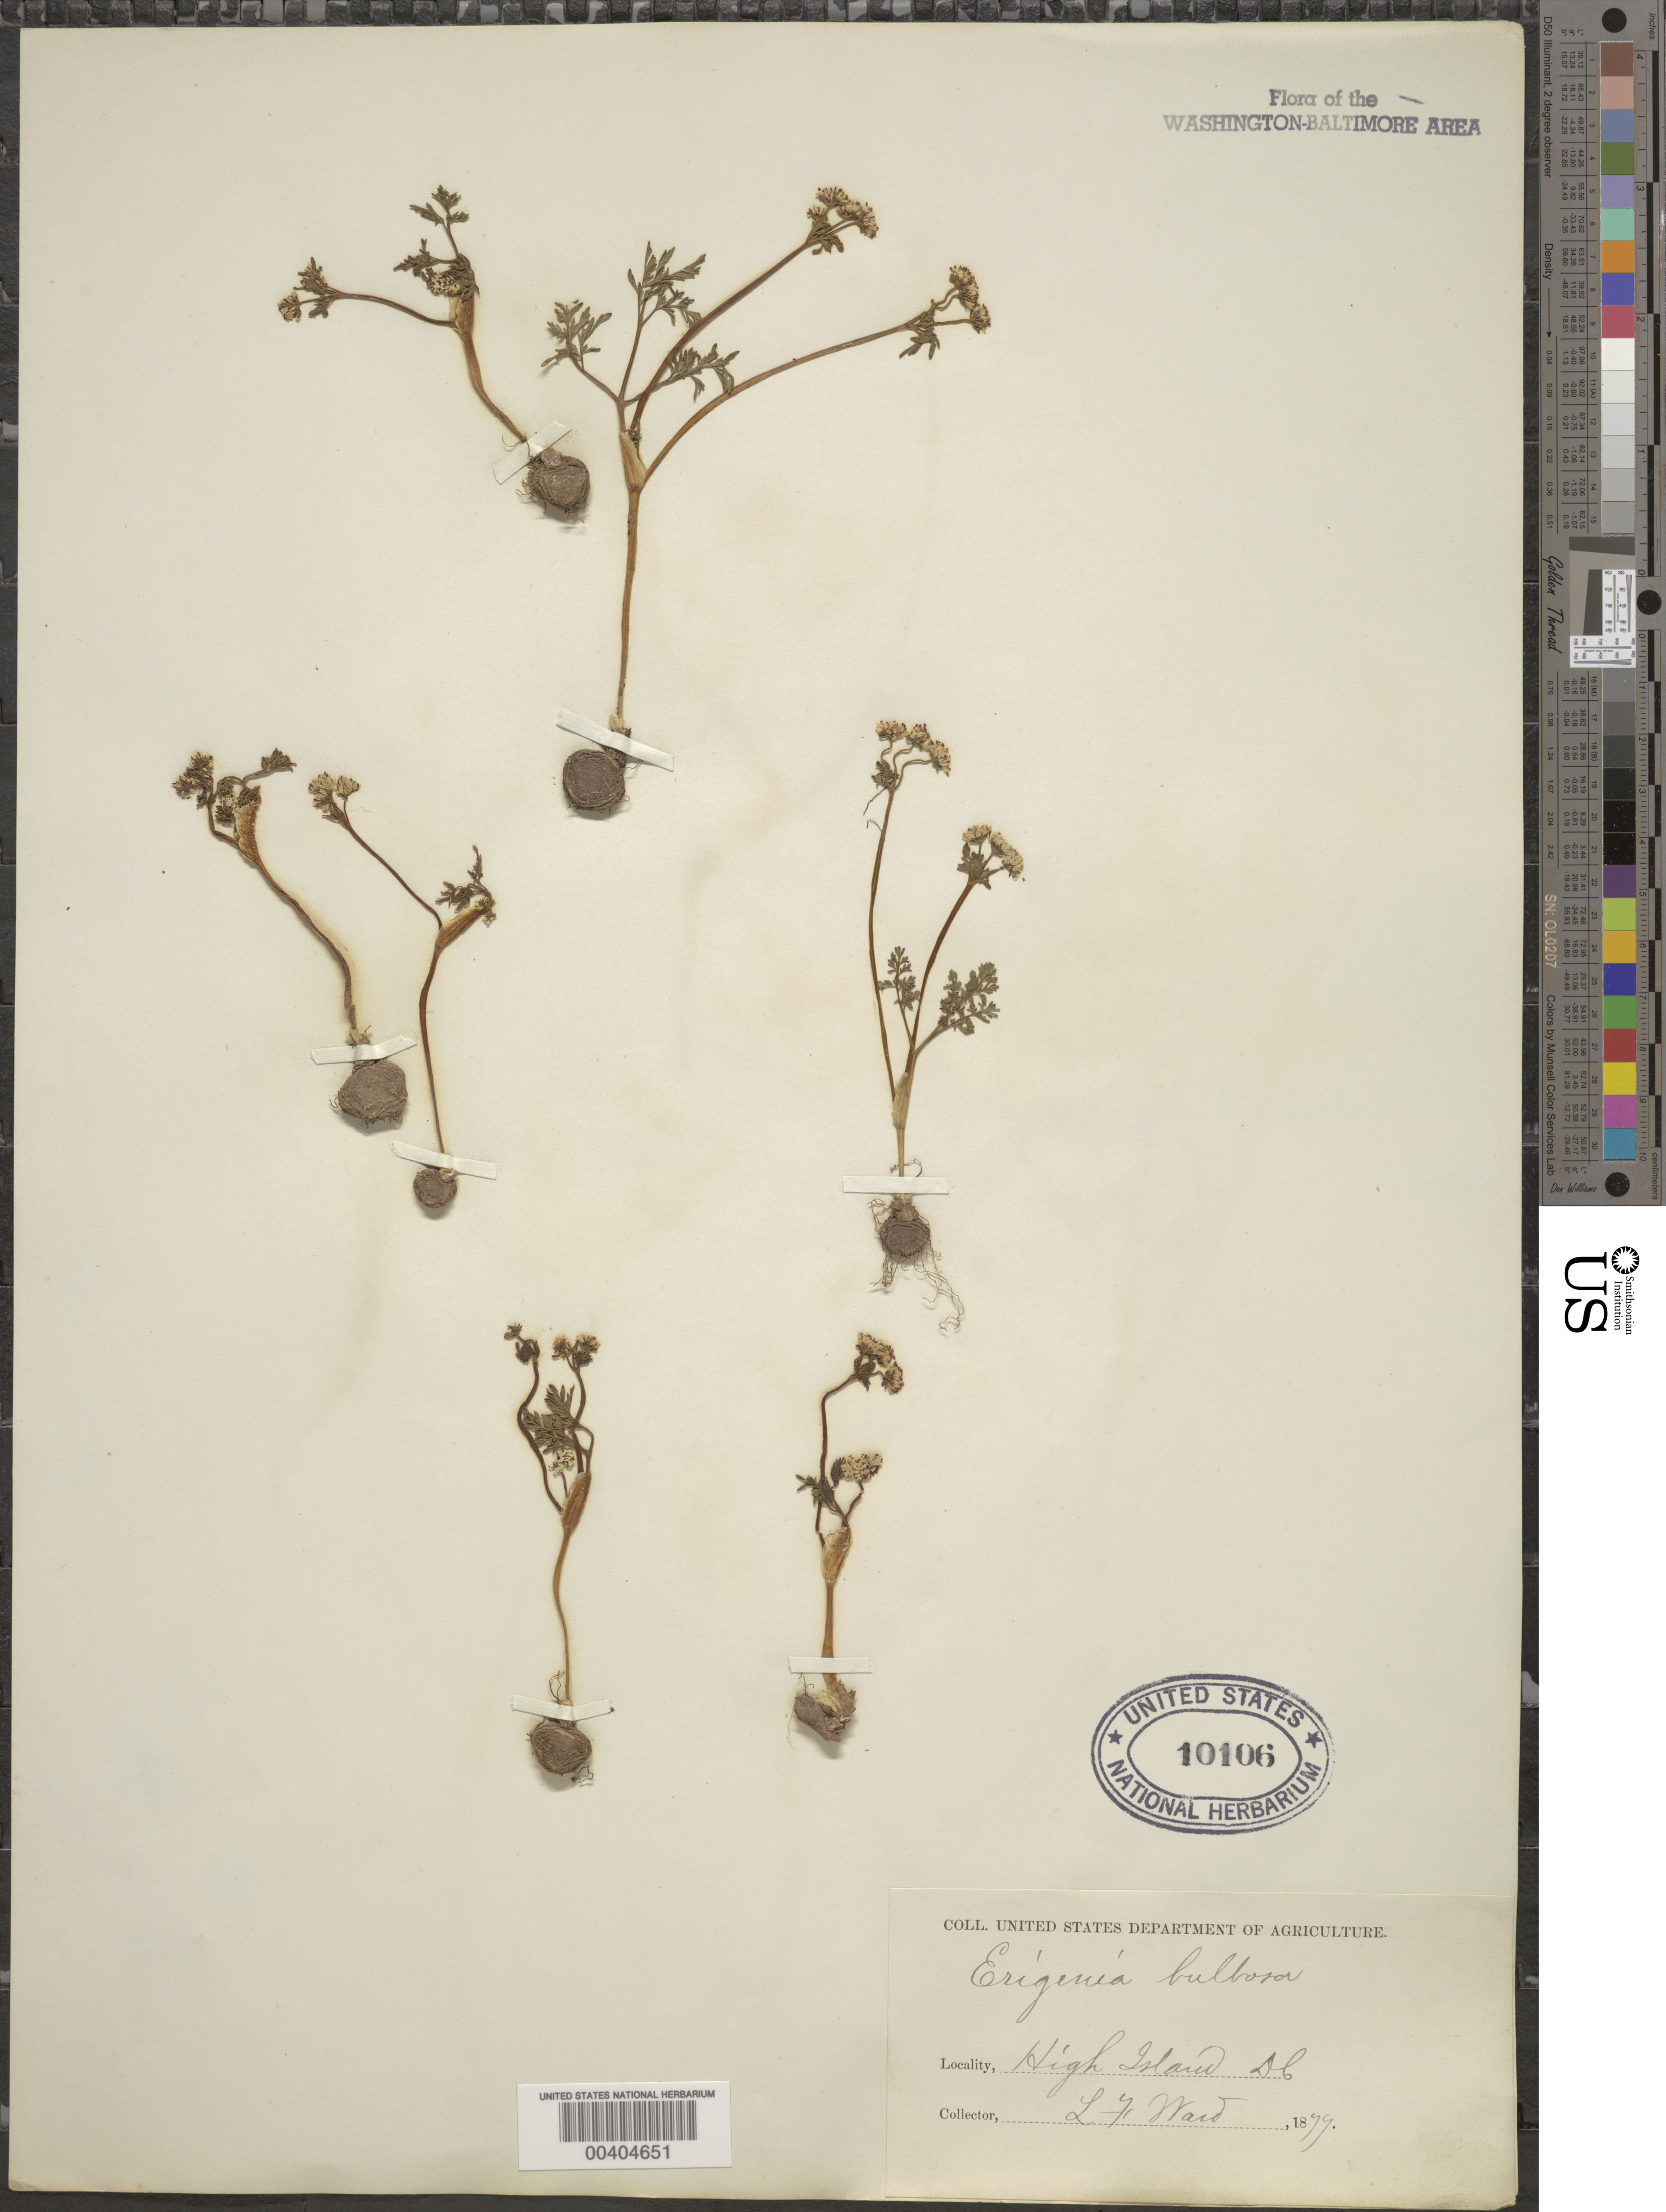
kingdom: Plantae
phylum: Tracheophyta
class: Magnoliopsida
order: Apiales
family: Apiaceae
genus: Erigenia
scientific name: Erigenia bulbosa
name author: (Michx.) Nutt.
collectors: L. F. Ward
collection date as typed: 1879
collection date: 1879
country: United States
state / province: Maryland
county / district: Montgomery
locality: High Island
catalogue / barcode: US 10106